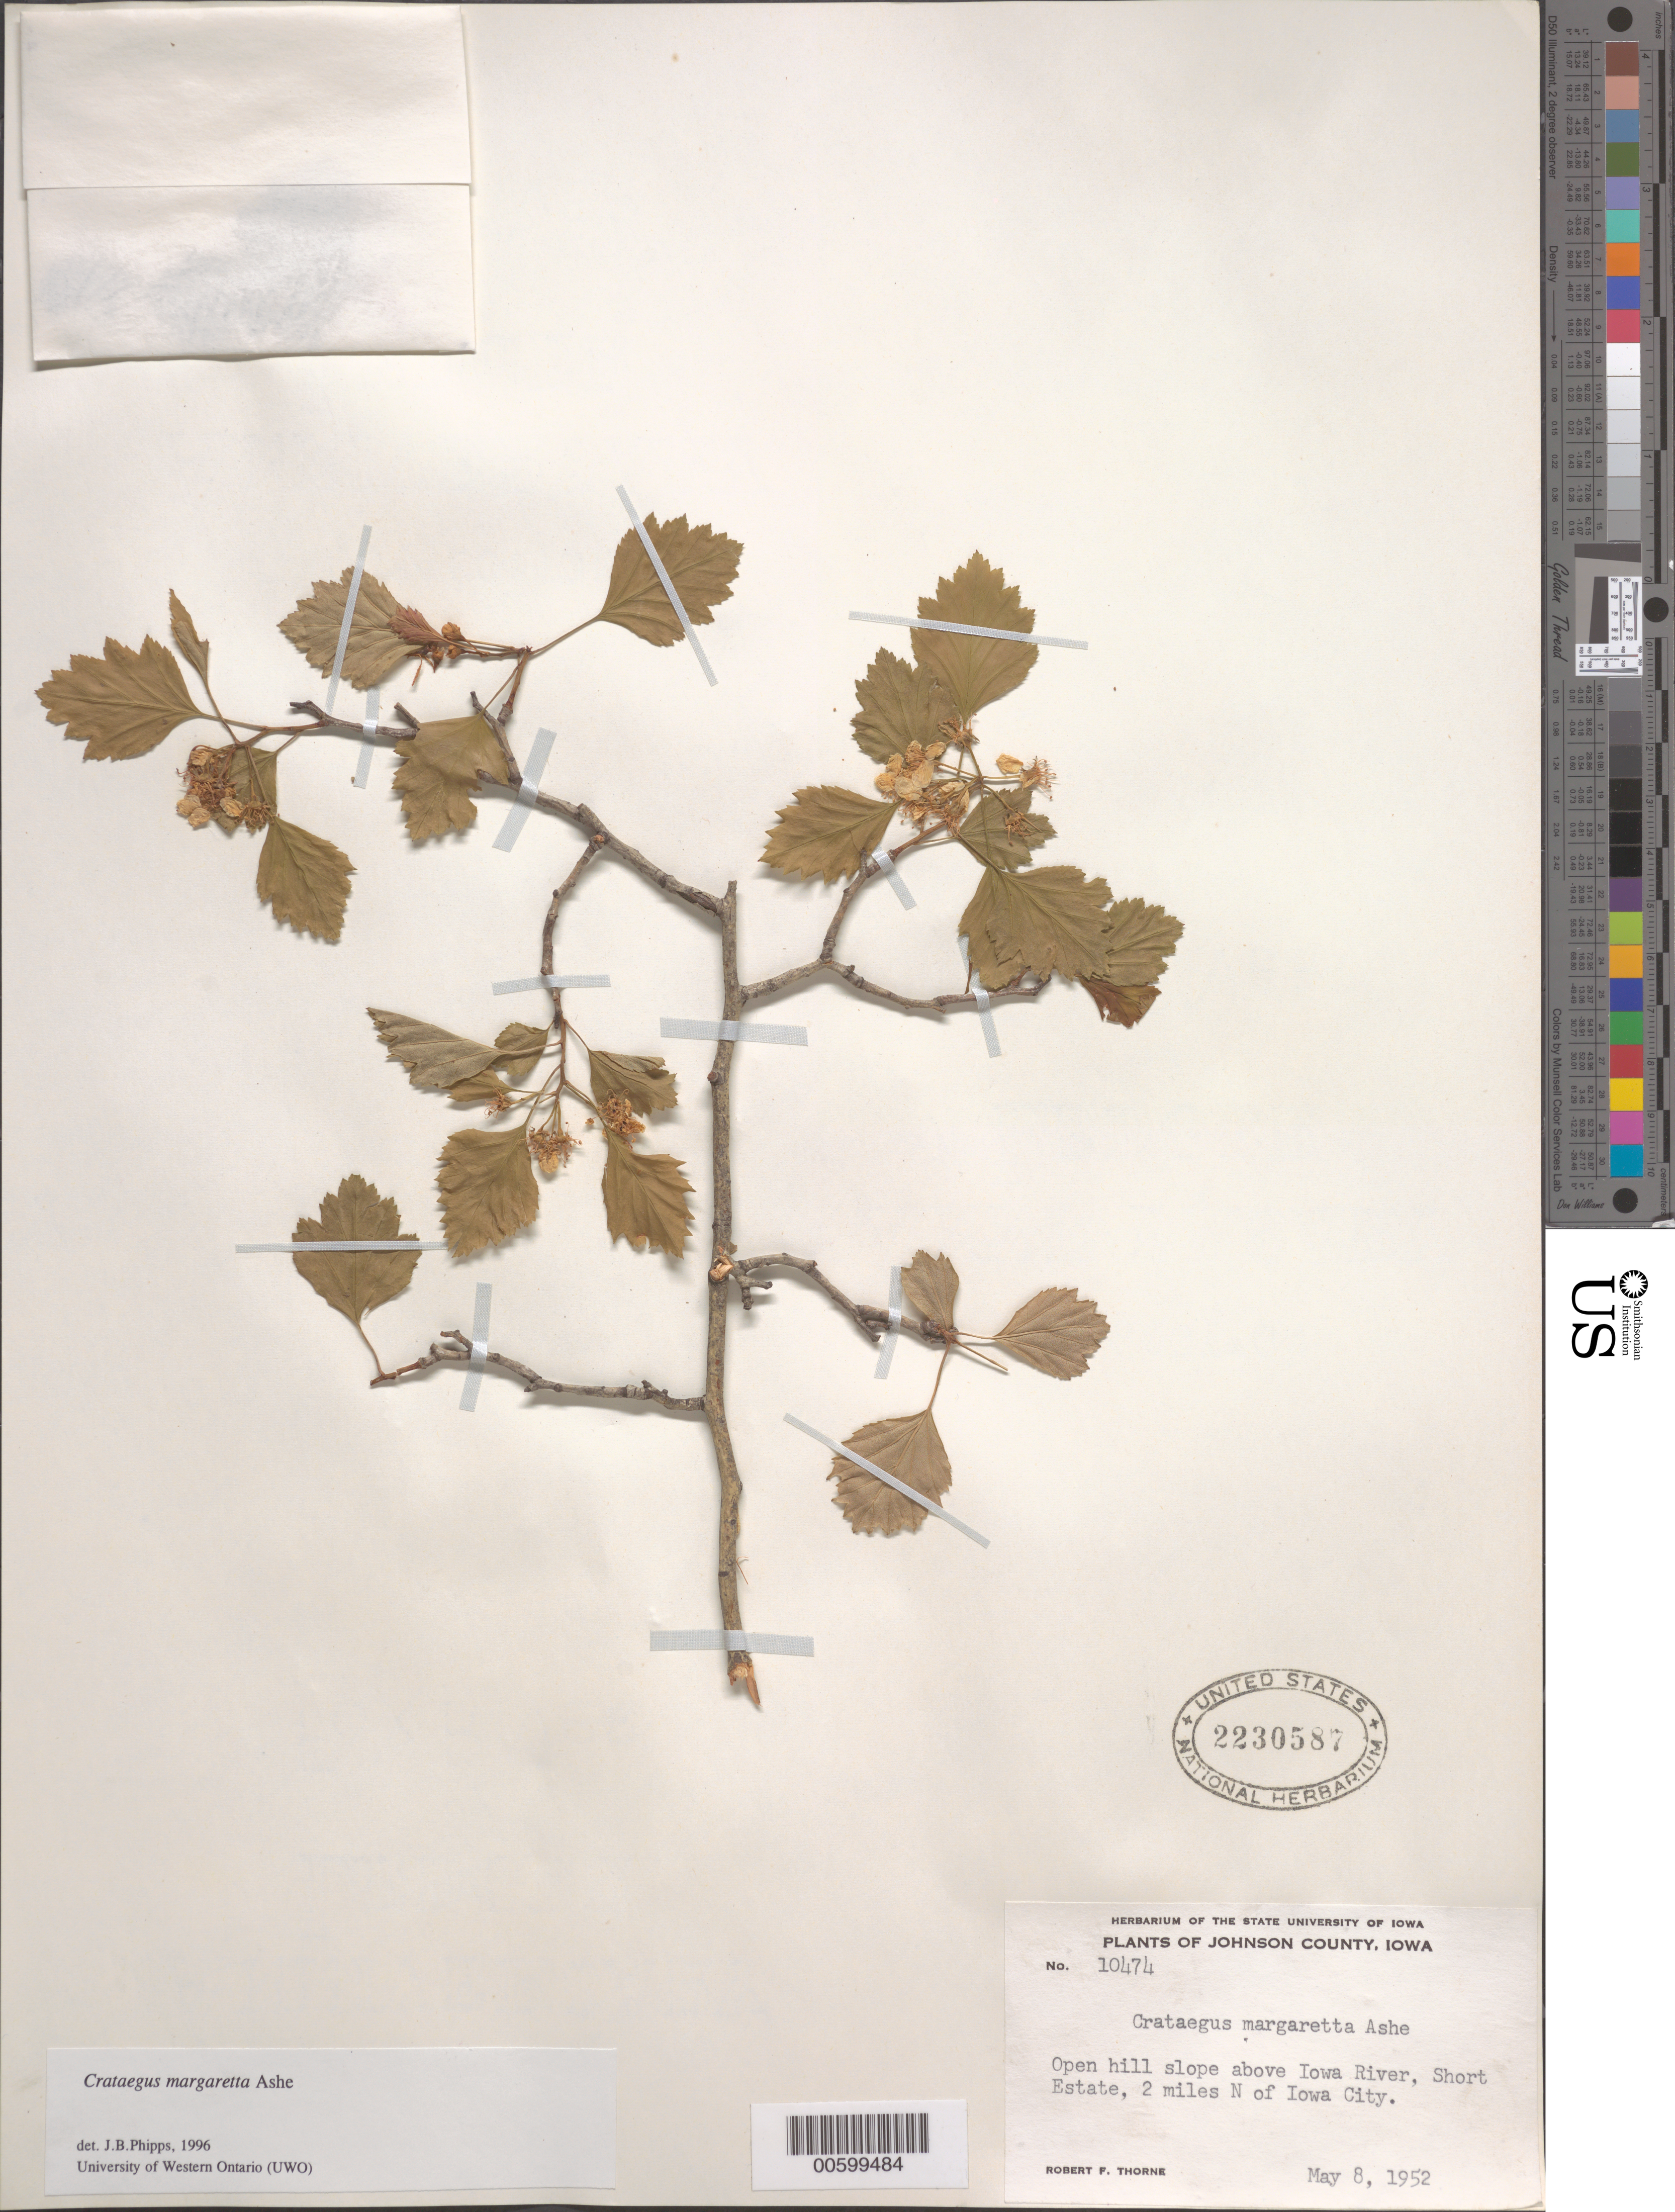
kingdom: Plantae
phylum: Tracheophyta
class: Magnoliopsida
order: Rosales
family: Rosaceae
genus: Crataegus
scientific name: Crataegus margarettae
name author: Ashe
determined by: Phipps, James B., (UWO), University of Western Ontario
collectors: R. A. Davidson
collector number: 10474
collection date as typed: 08 May 1952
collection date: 1952-05-08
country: United States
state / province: Iowa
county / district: Johnson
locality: Above Iowa River, Short Estate, 2 mi. N of Iowa City.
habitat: Open hill slope above river.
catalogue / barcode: US 2230587